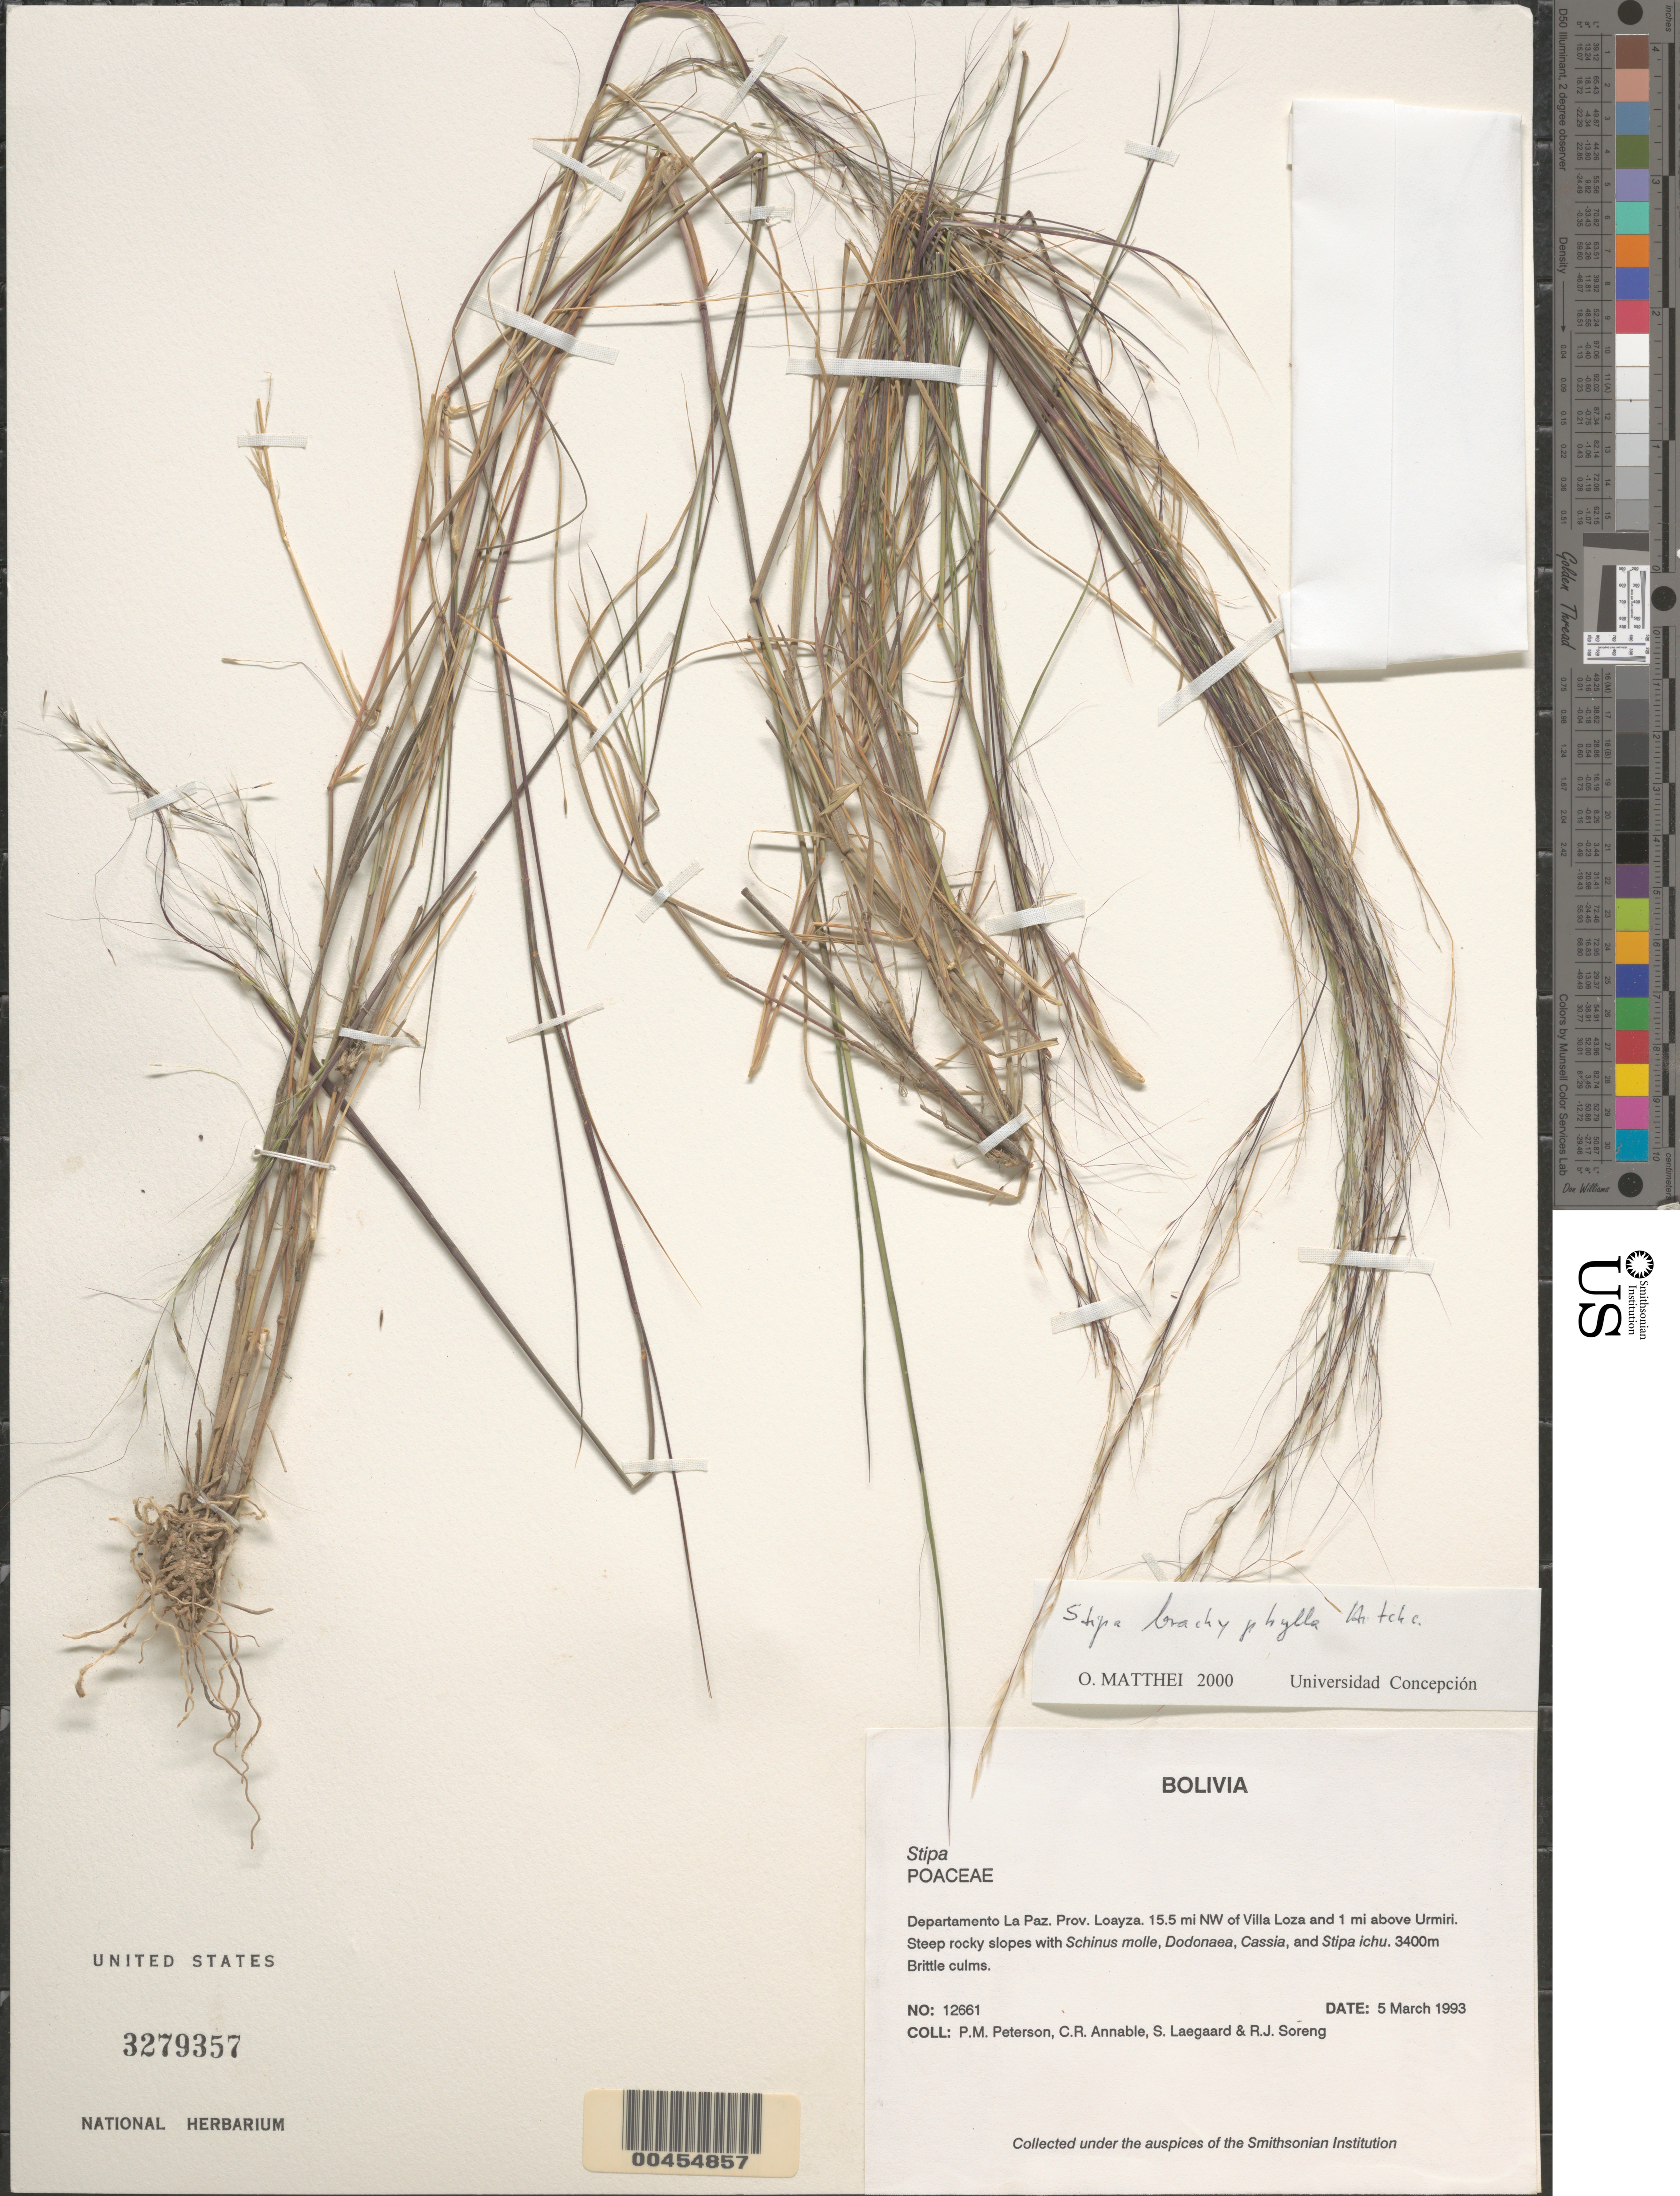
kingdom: Plantae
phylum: Tracheophyta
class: Liliopsida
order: Poales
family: Poaceae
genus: Stipa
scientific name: Stipa sp.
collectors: P. M. Peterson, C. R. Annable, S. Lægaard & R. J. Soreng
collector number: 12661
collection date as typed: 05 Mar 1993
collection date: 1993-03-05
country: Bolivia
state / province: La Paz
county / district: Loayza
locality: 15.5 mi NW of Villa Loza and 1 mi above Urmiri.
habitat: Steep rocky slopes with Schinus molle, Dodonaea, Cassia, and Stipa ichu.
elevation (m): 3400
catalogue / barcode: US 3279357